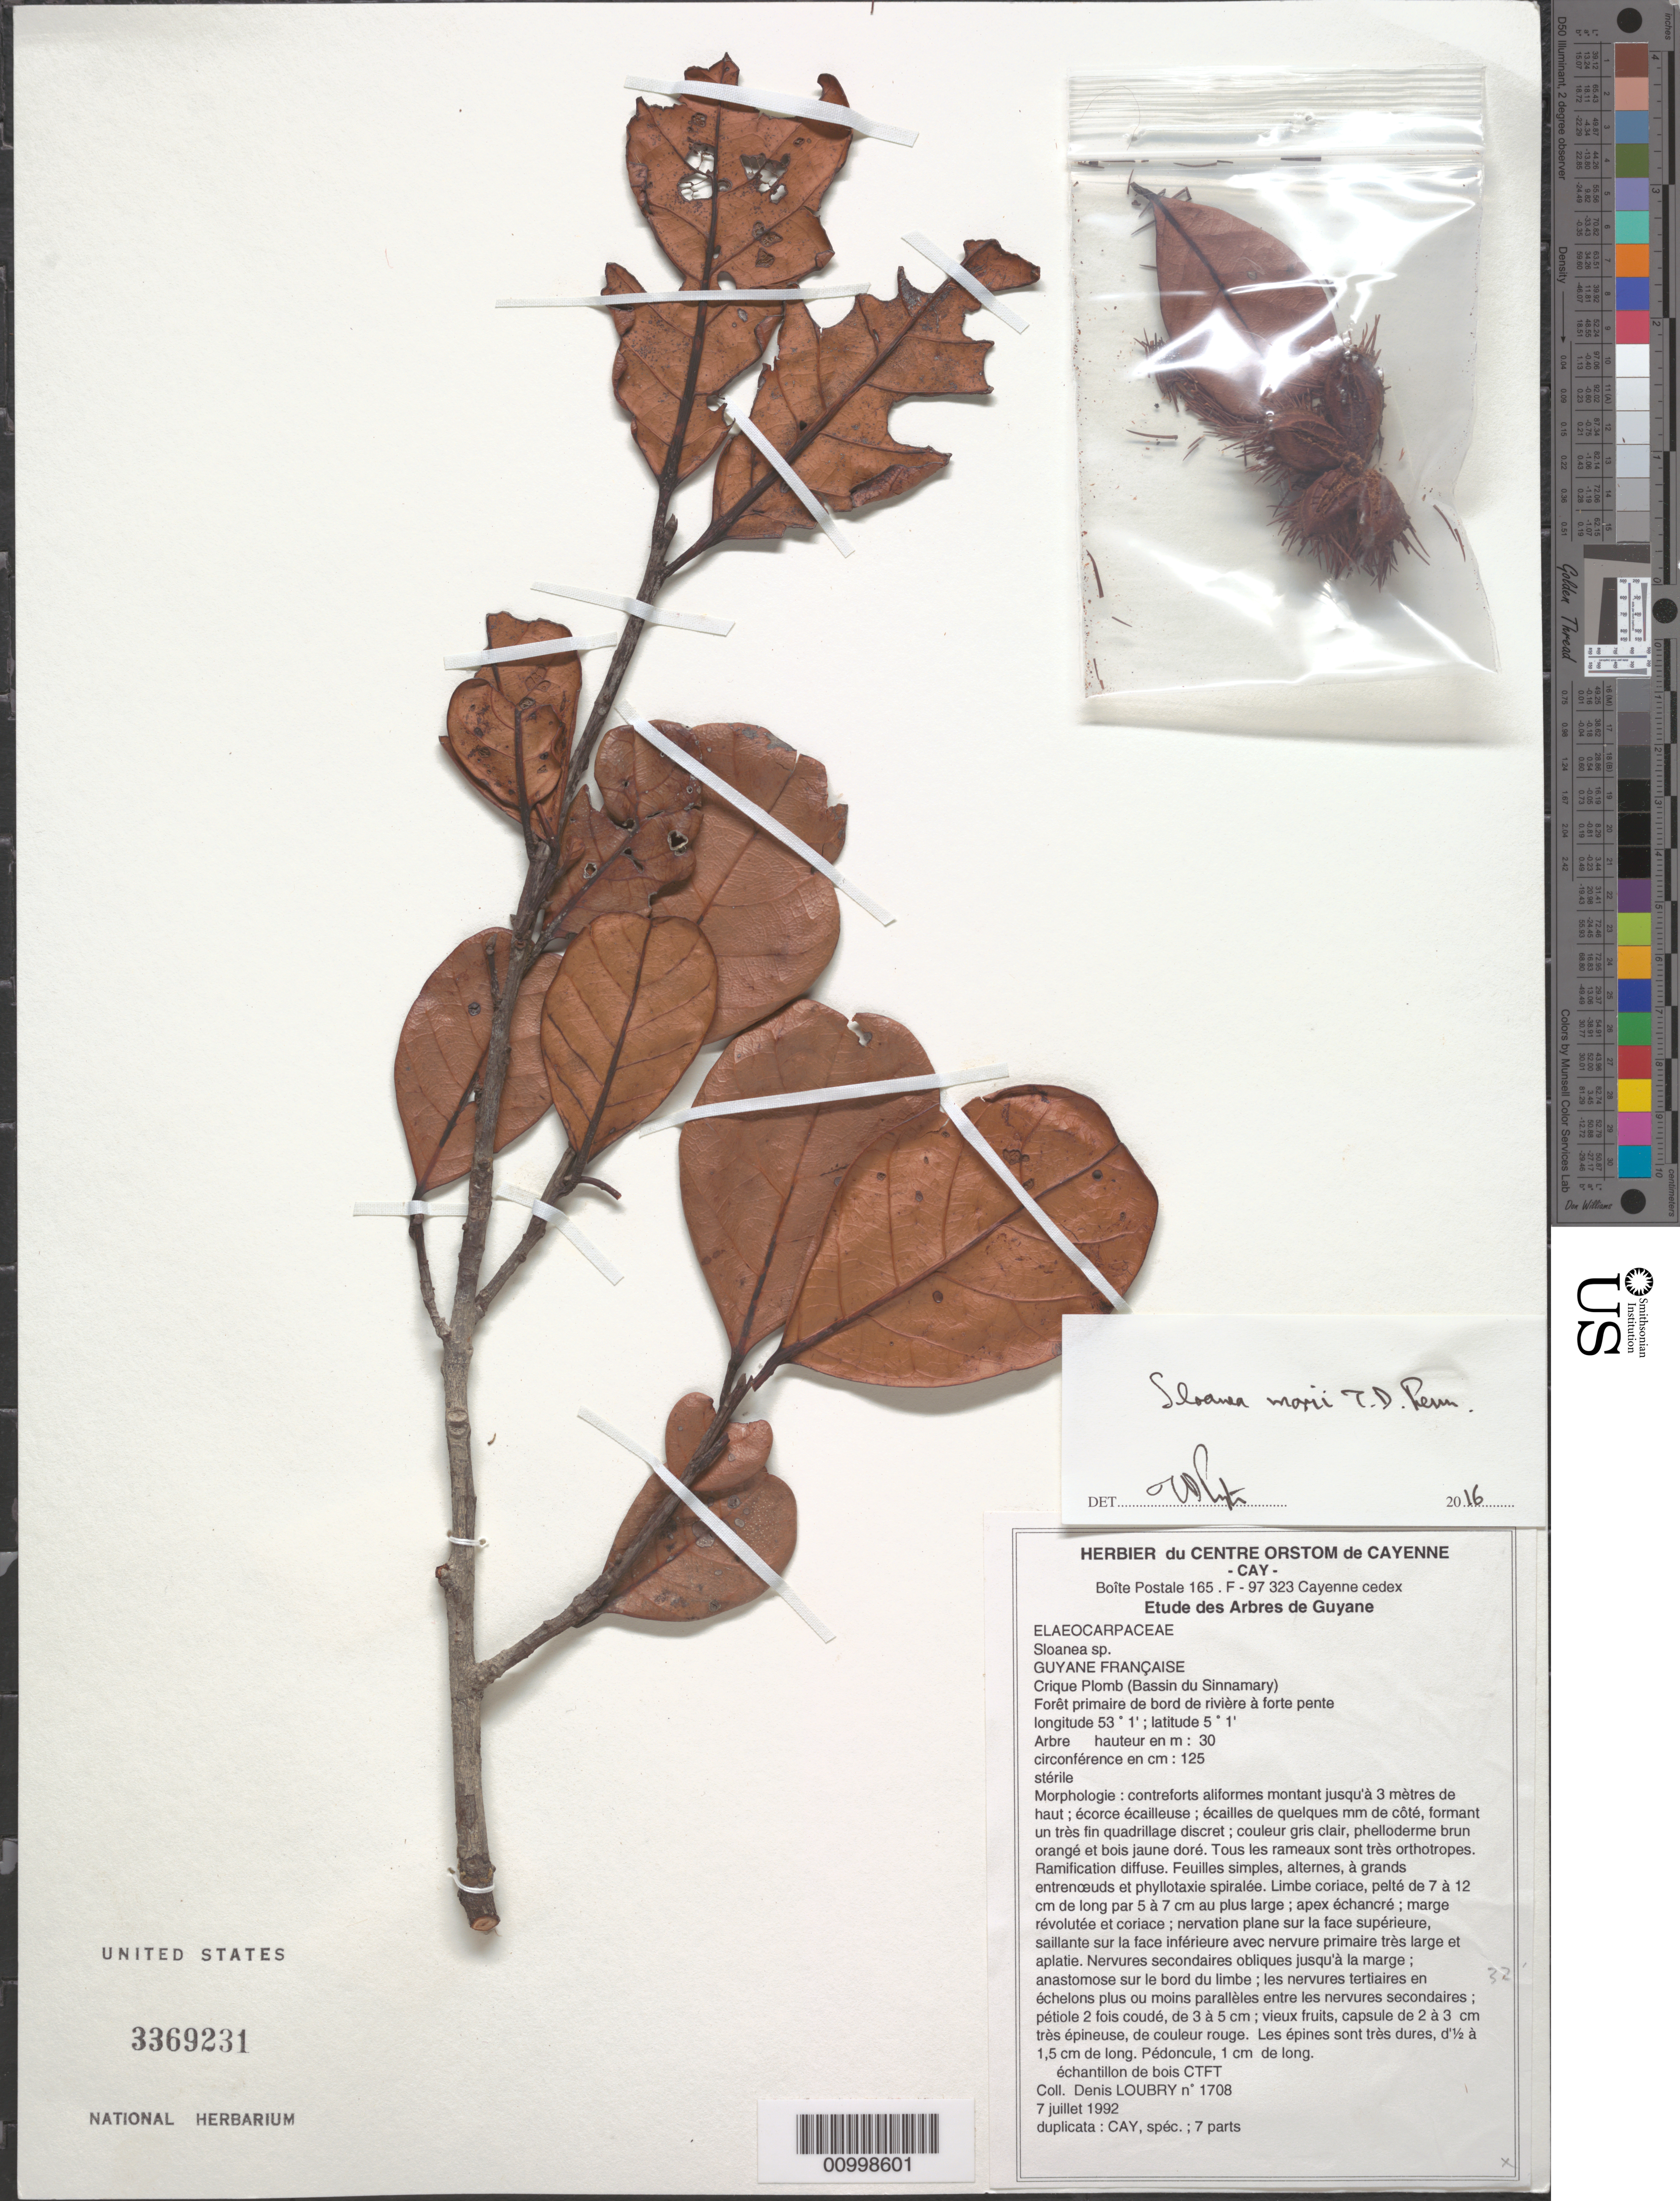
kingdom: Plantae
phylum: Tracheophyta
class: Magnoliopsida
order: Oxalidales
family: Elaeocarpaceae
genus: Sloanea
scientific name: Sloanea morii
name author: T.D. Penn.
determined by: Pennington, T. D., (K)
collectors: D. Loubry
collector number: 1708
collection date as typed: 7-Jul-92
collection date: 1992-07-07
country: French Guiana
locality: Crique Plomb, Bassin du Sinnamary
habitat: Foret primaire de bord de riviere a forte pente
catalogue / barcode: US 3369231